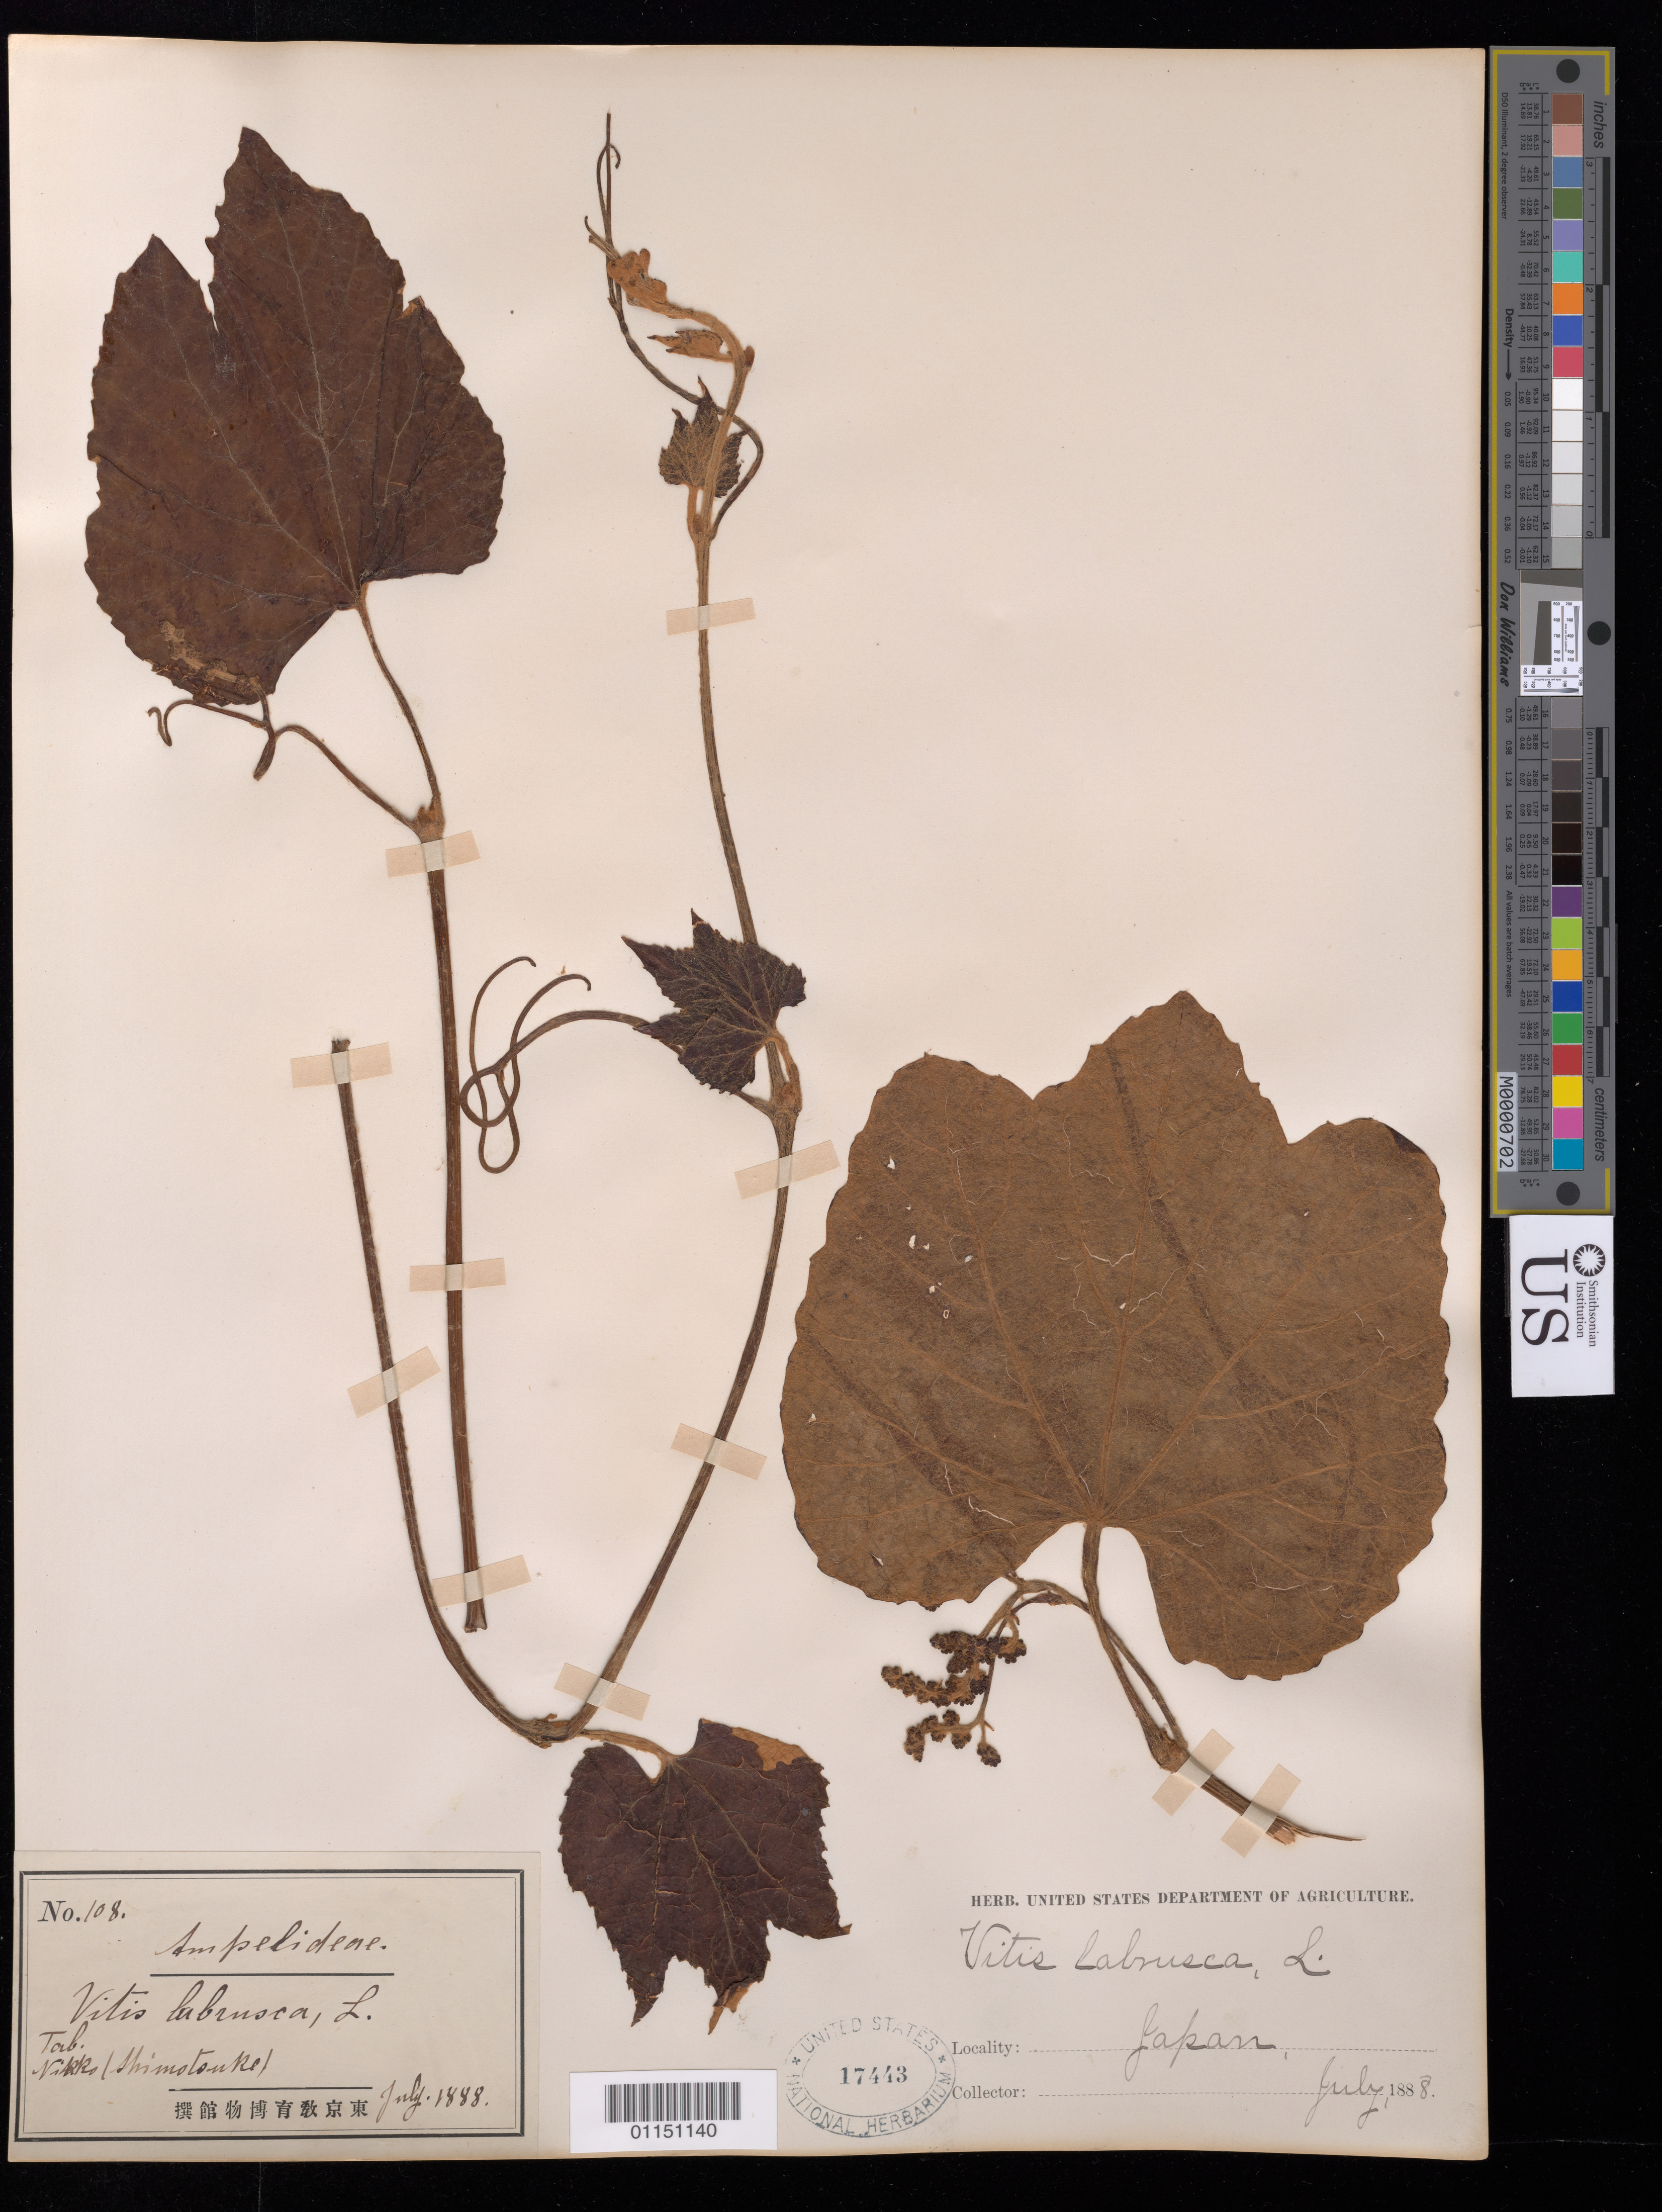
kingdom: Plantae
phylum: Tracheophyta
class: Magnoliopsida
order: Vitales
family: Vitaceae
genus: Vitis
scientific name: Vitis coignetiae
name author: Pulliat ex Planch.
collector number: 108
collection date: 1888-07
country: Japan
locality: Shimotsuki.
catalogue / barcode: US 17443